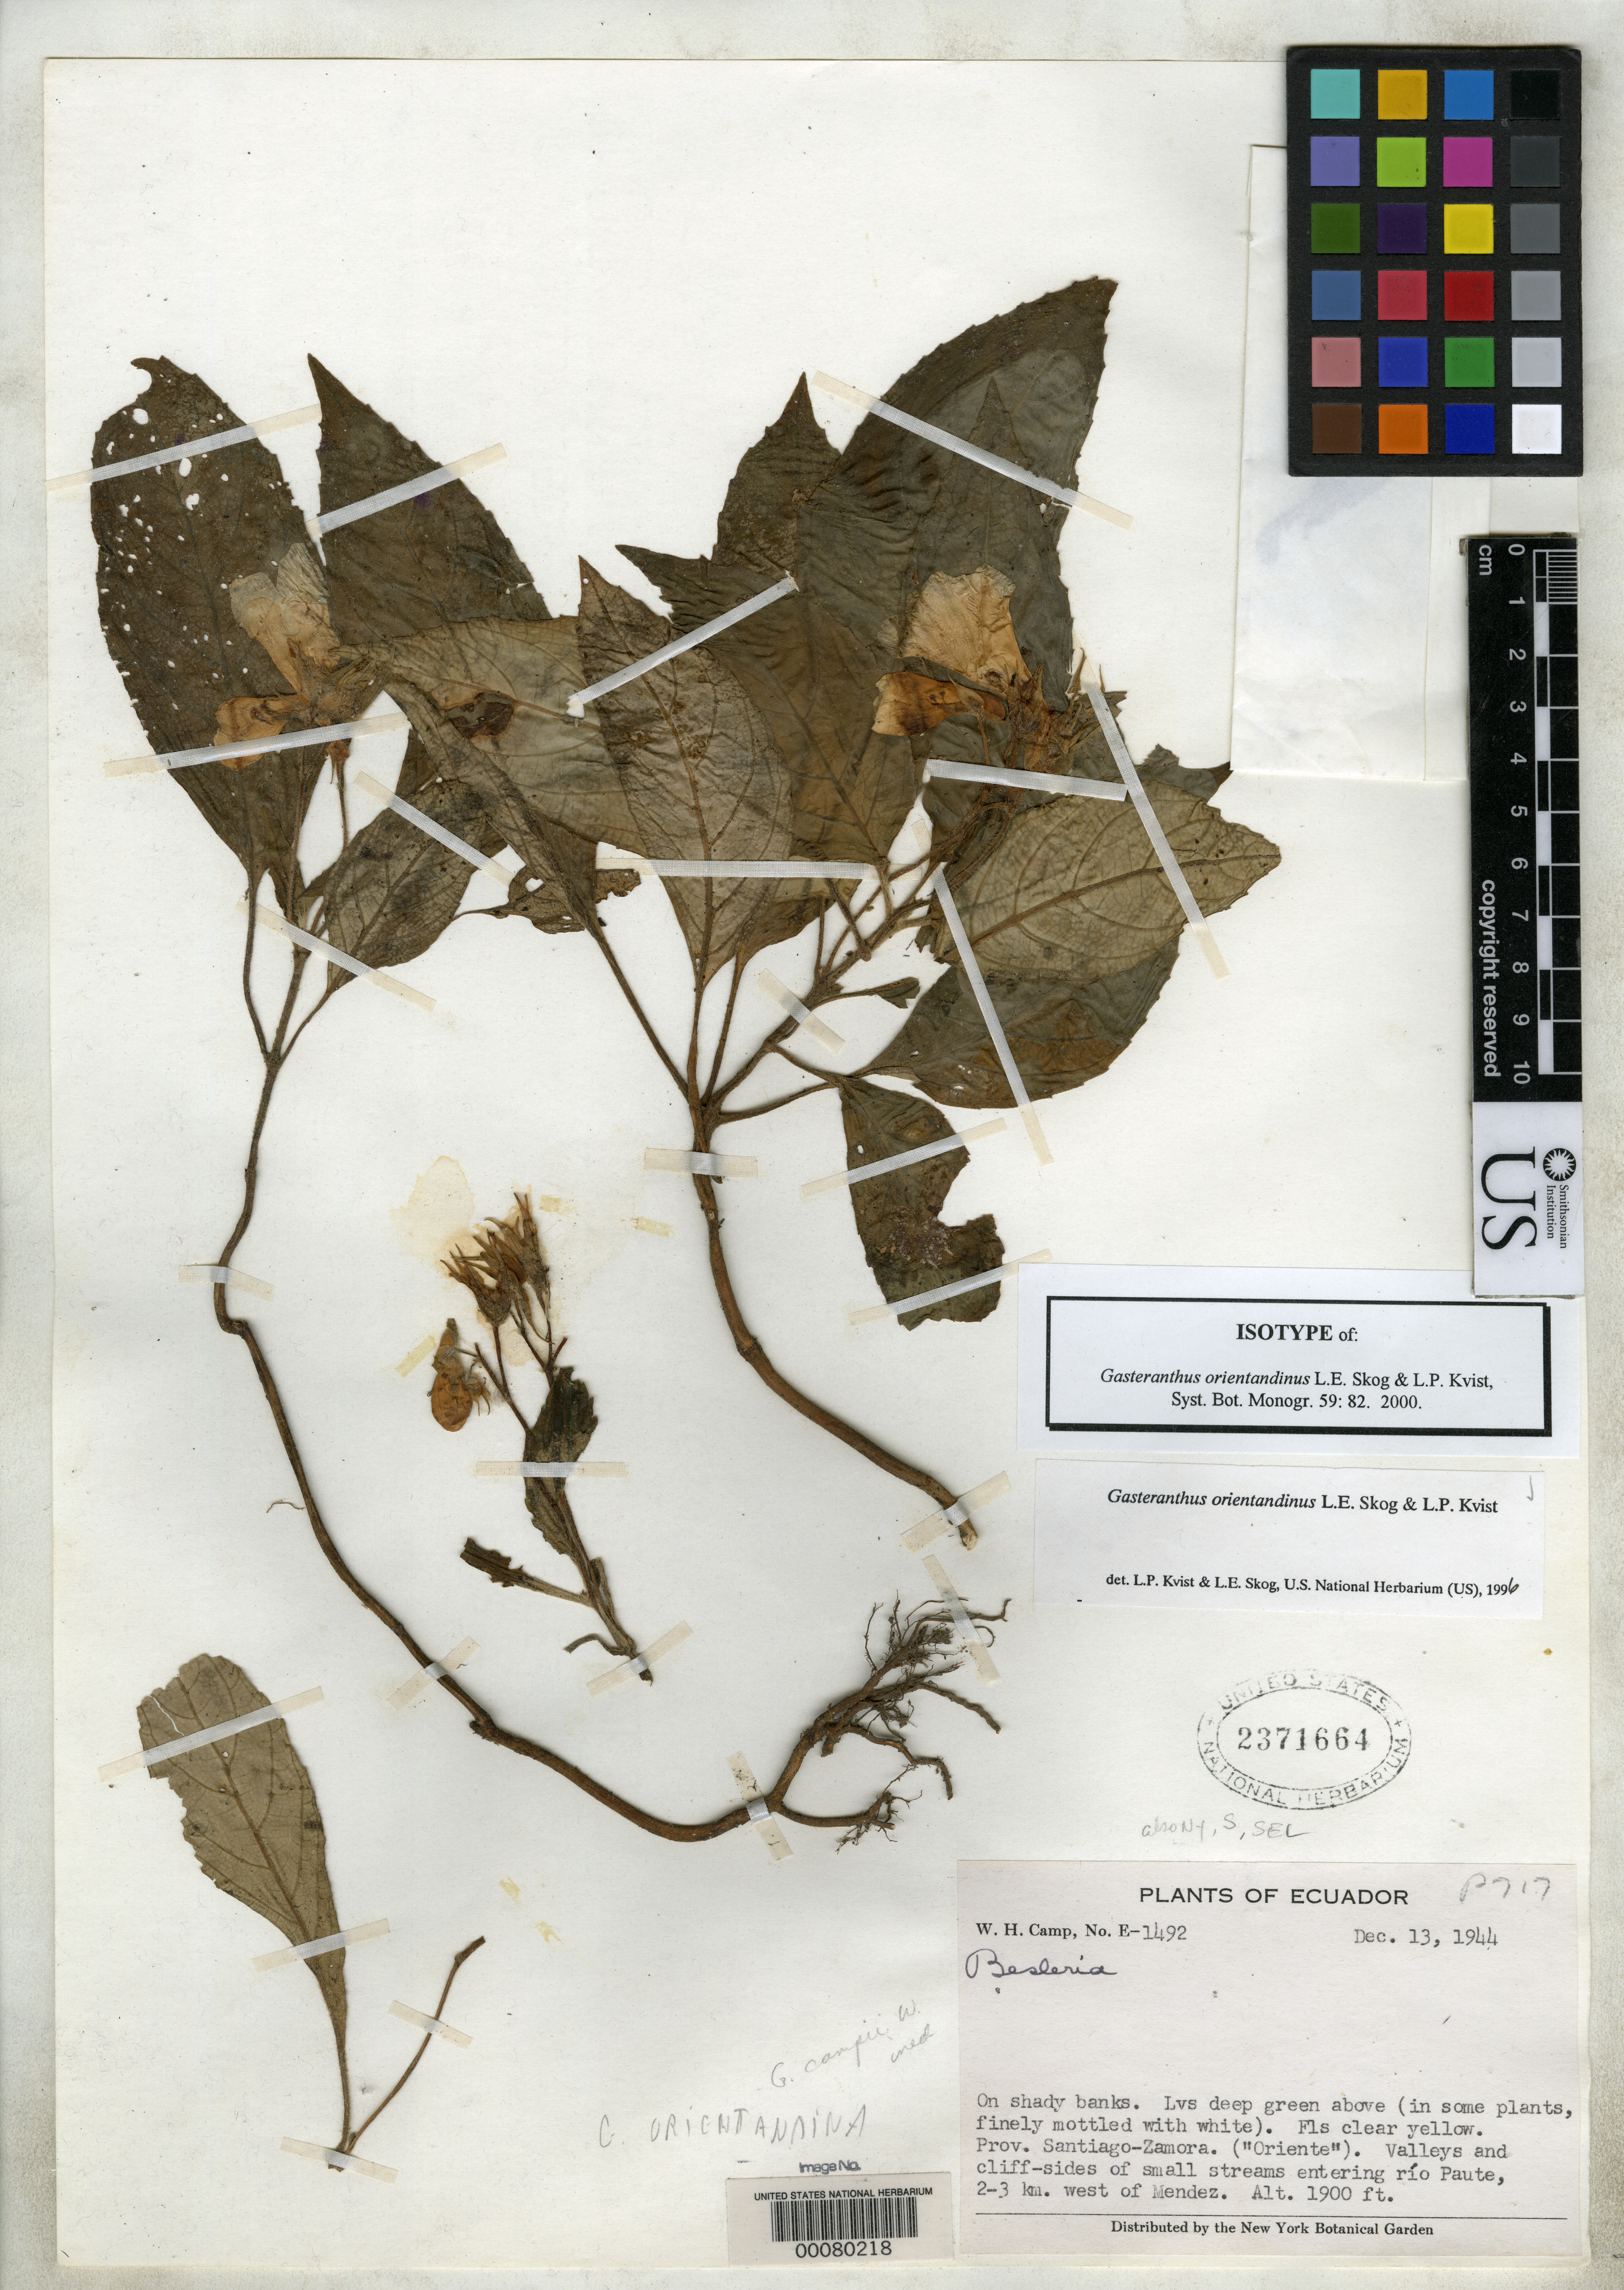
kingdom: Plantae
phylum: Tracheophyta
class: Magnoliopsida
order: Lamiales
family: Gesneriaceae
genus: Gasteranthus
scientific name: Gasteranthus orientandinus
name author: L.E. Skog & L.P. Kvist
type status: Isotype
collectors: W. H. Camp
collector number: E 1492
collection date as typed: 13 Dec 1944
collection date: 1944-12-13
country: Ecuador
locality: Prov Santiago-Zamora, ("Oriente"), Valleys and cliff-sides of small streams entering Rio Paute, 2-3 m W of Mendez.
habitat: On shady banks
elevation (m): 579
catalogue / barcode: US 2371664